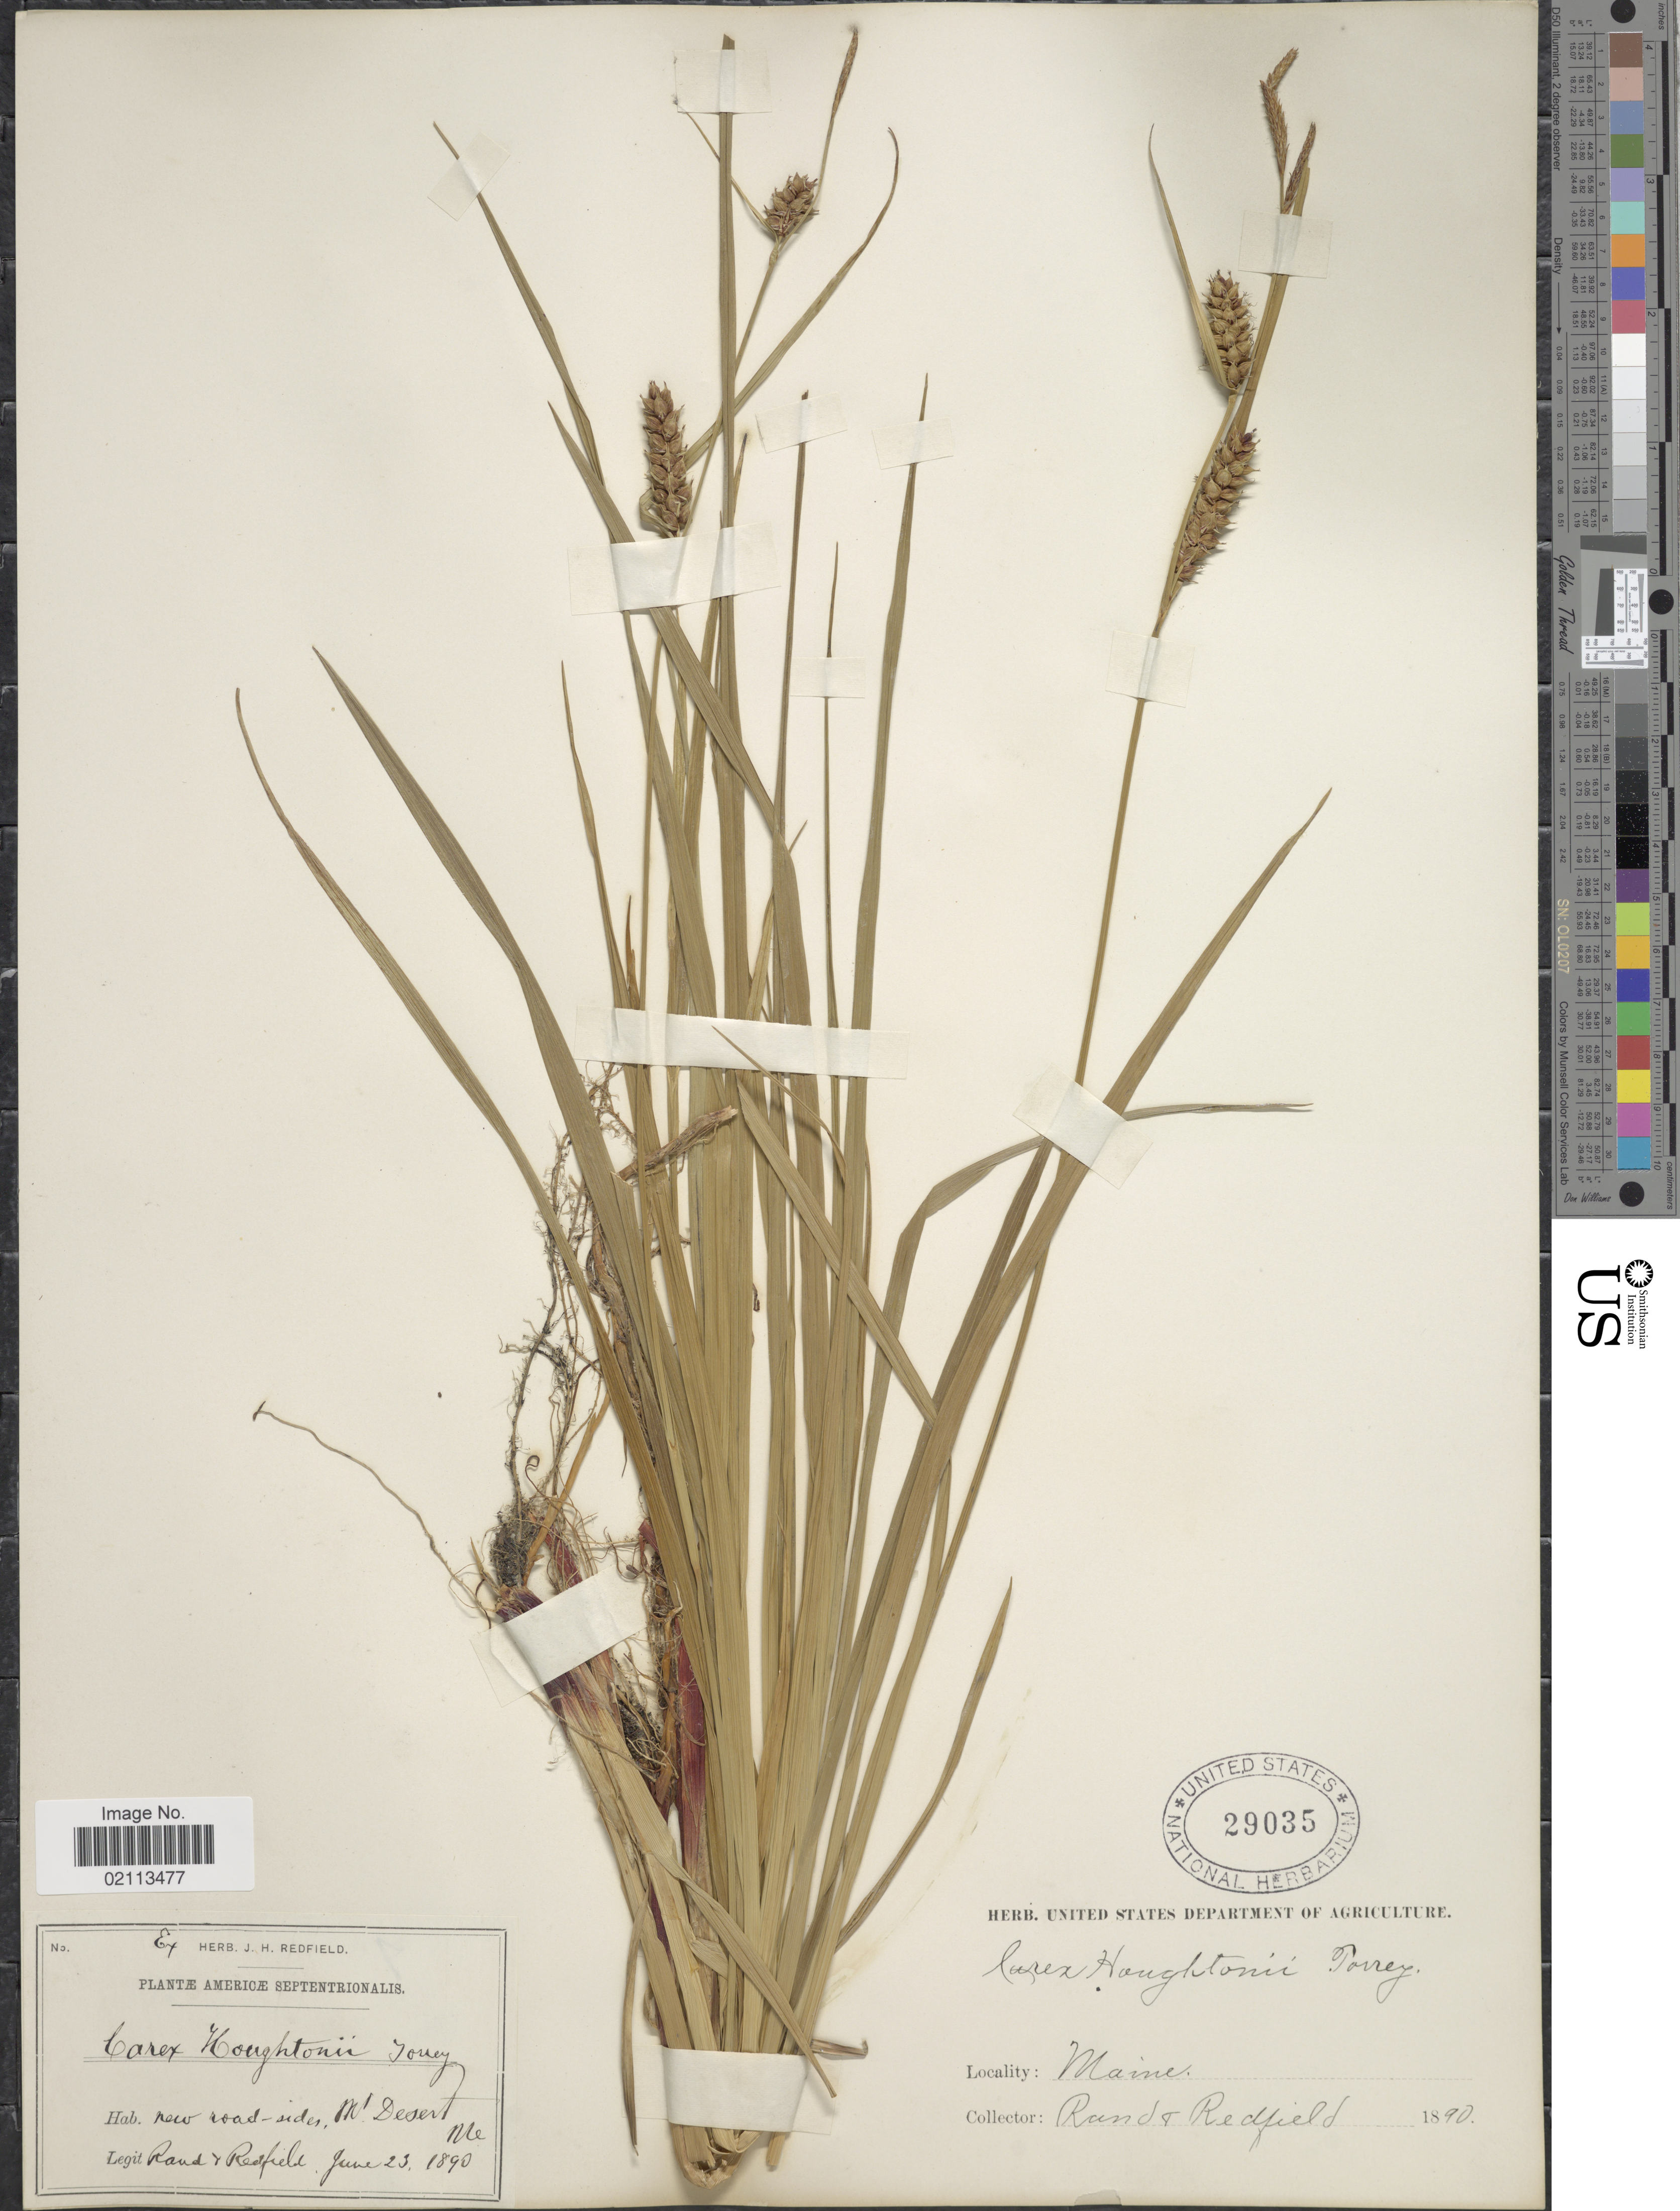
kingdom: Plantae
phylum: Tracheophyta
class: Liliopsida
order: Poales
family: Cyperaceae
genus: Carex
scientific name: Carex houghtoniana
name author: Torr. ex Dewey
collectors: -. Rand & Redfield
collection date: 1890-06-23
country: United States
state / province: Maine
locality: , New road-sides, Mt Desert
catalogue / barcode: US 29035